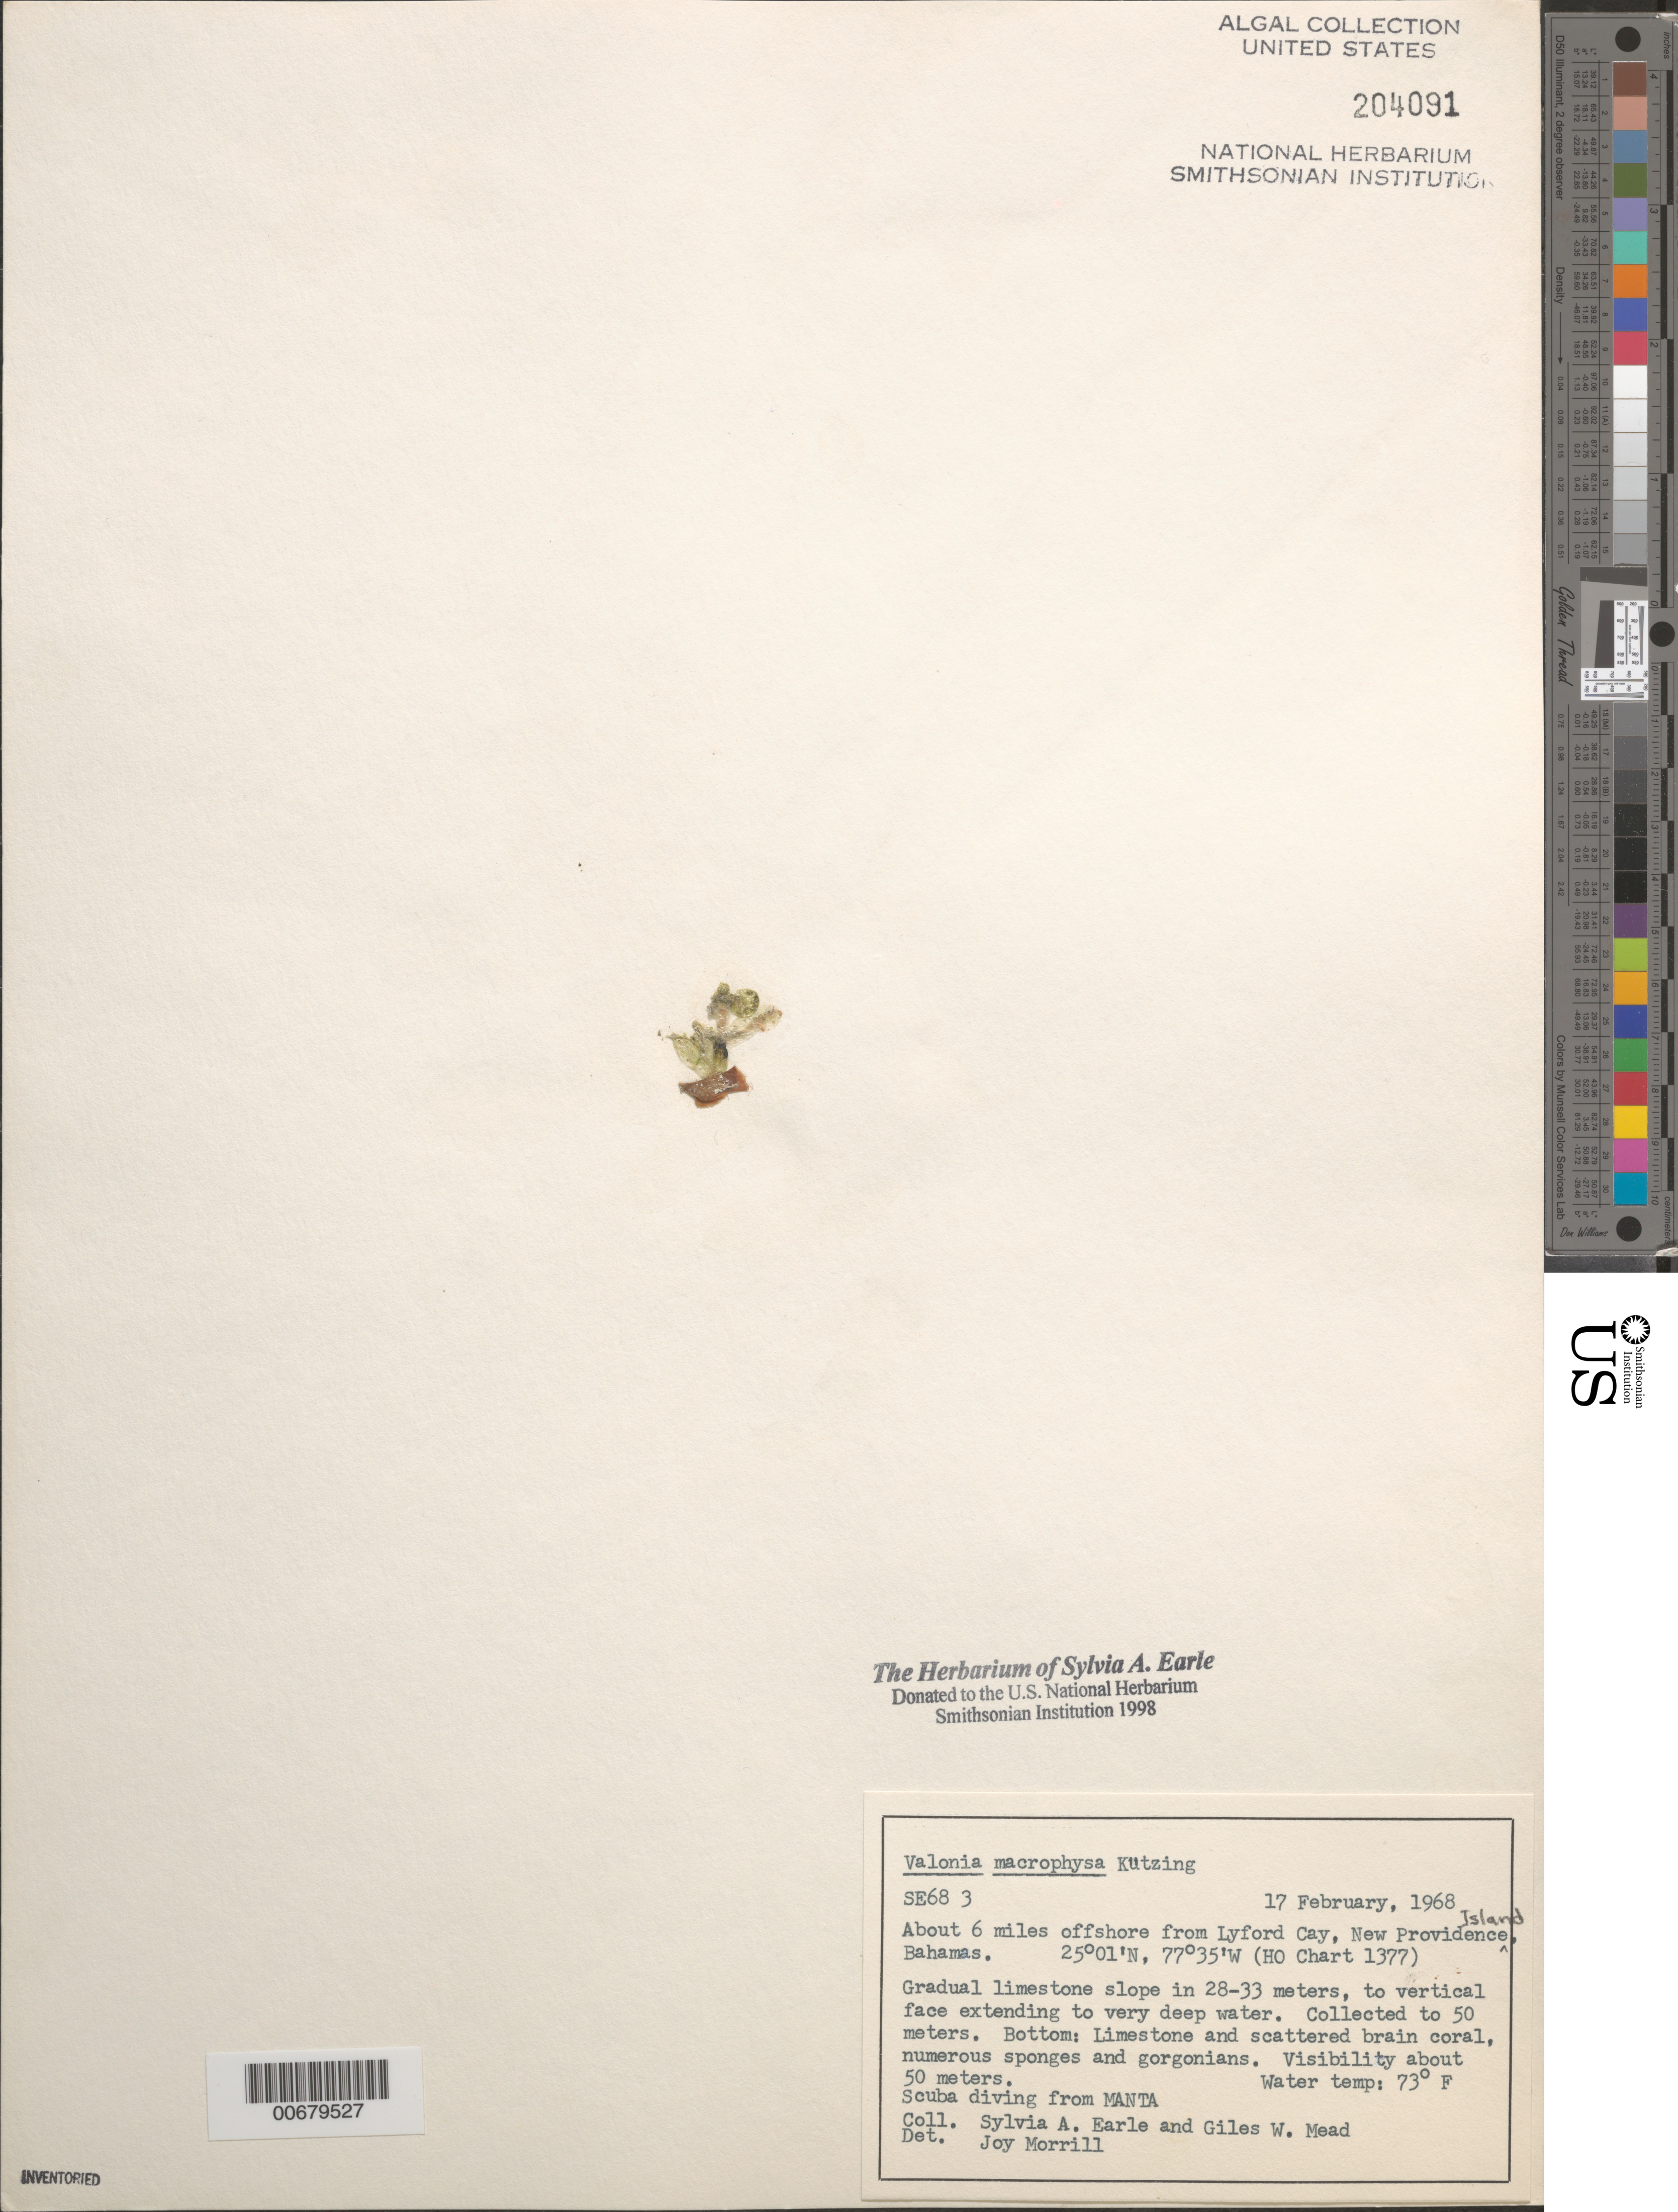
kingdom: Plantae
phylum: Chlorophyta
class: Ulvophyceae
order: Siphonocladales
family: Valoniaceae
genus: Valonia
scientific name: Valonia macrophysa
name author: Kütz.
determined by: Morrill, J.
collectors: S. A. Earle & G. W. Mead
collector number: SE 683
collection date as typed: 17 Feb 1968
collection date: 1968-02-17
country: Bahamas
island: New Providence Island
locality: Ca. 6 miles off Lyford Cay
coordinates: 25 01' N, 77 35' W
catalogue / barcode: US 204091